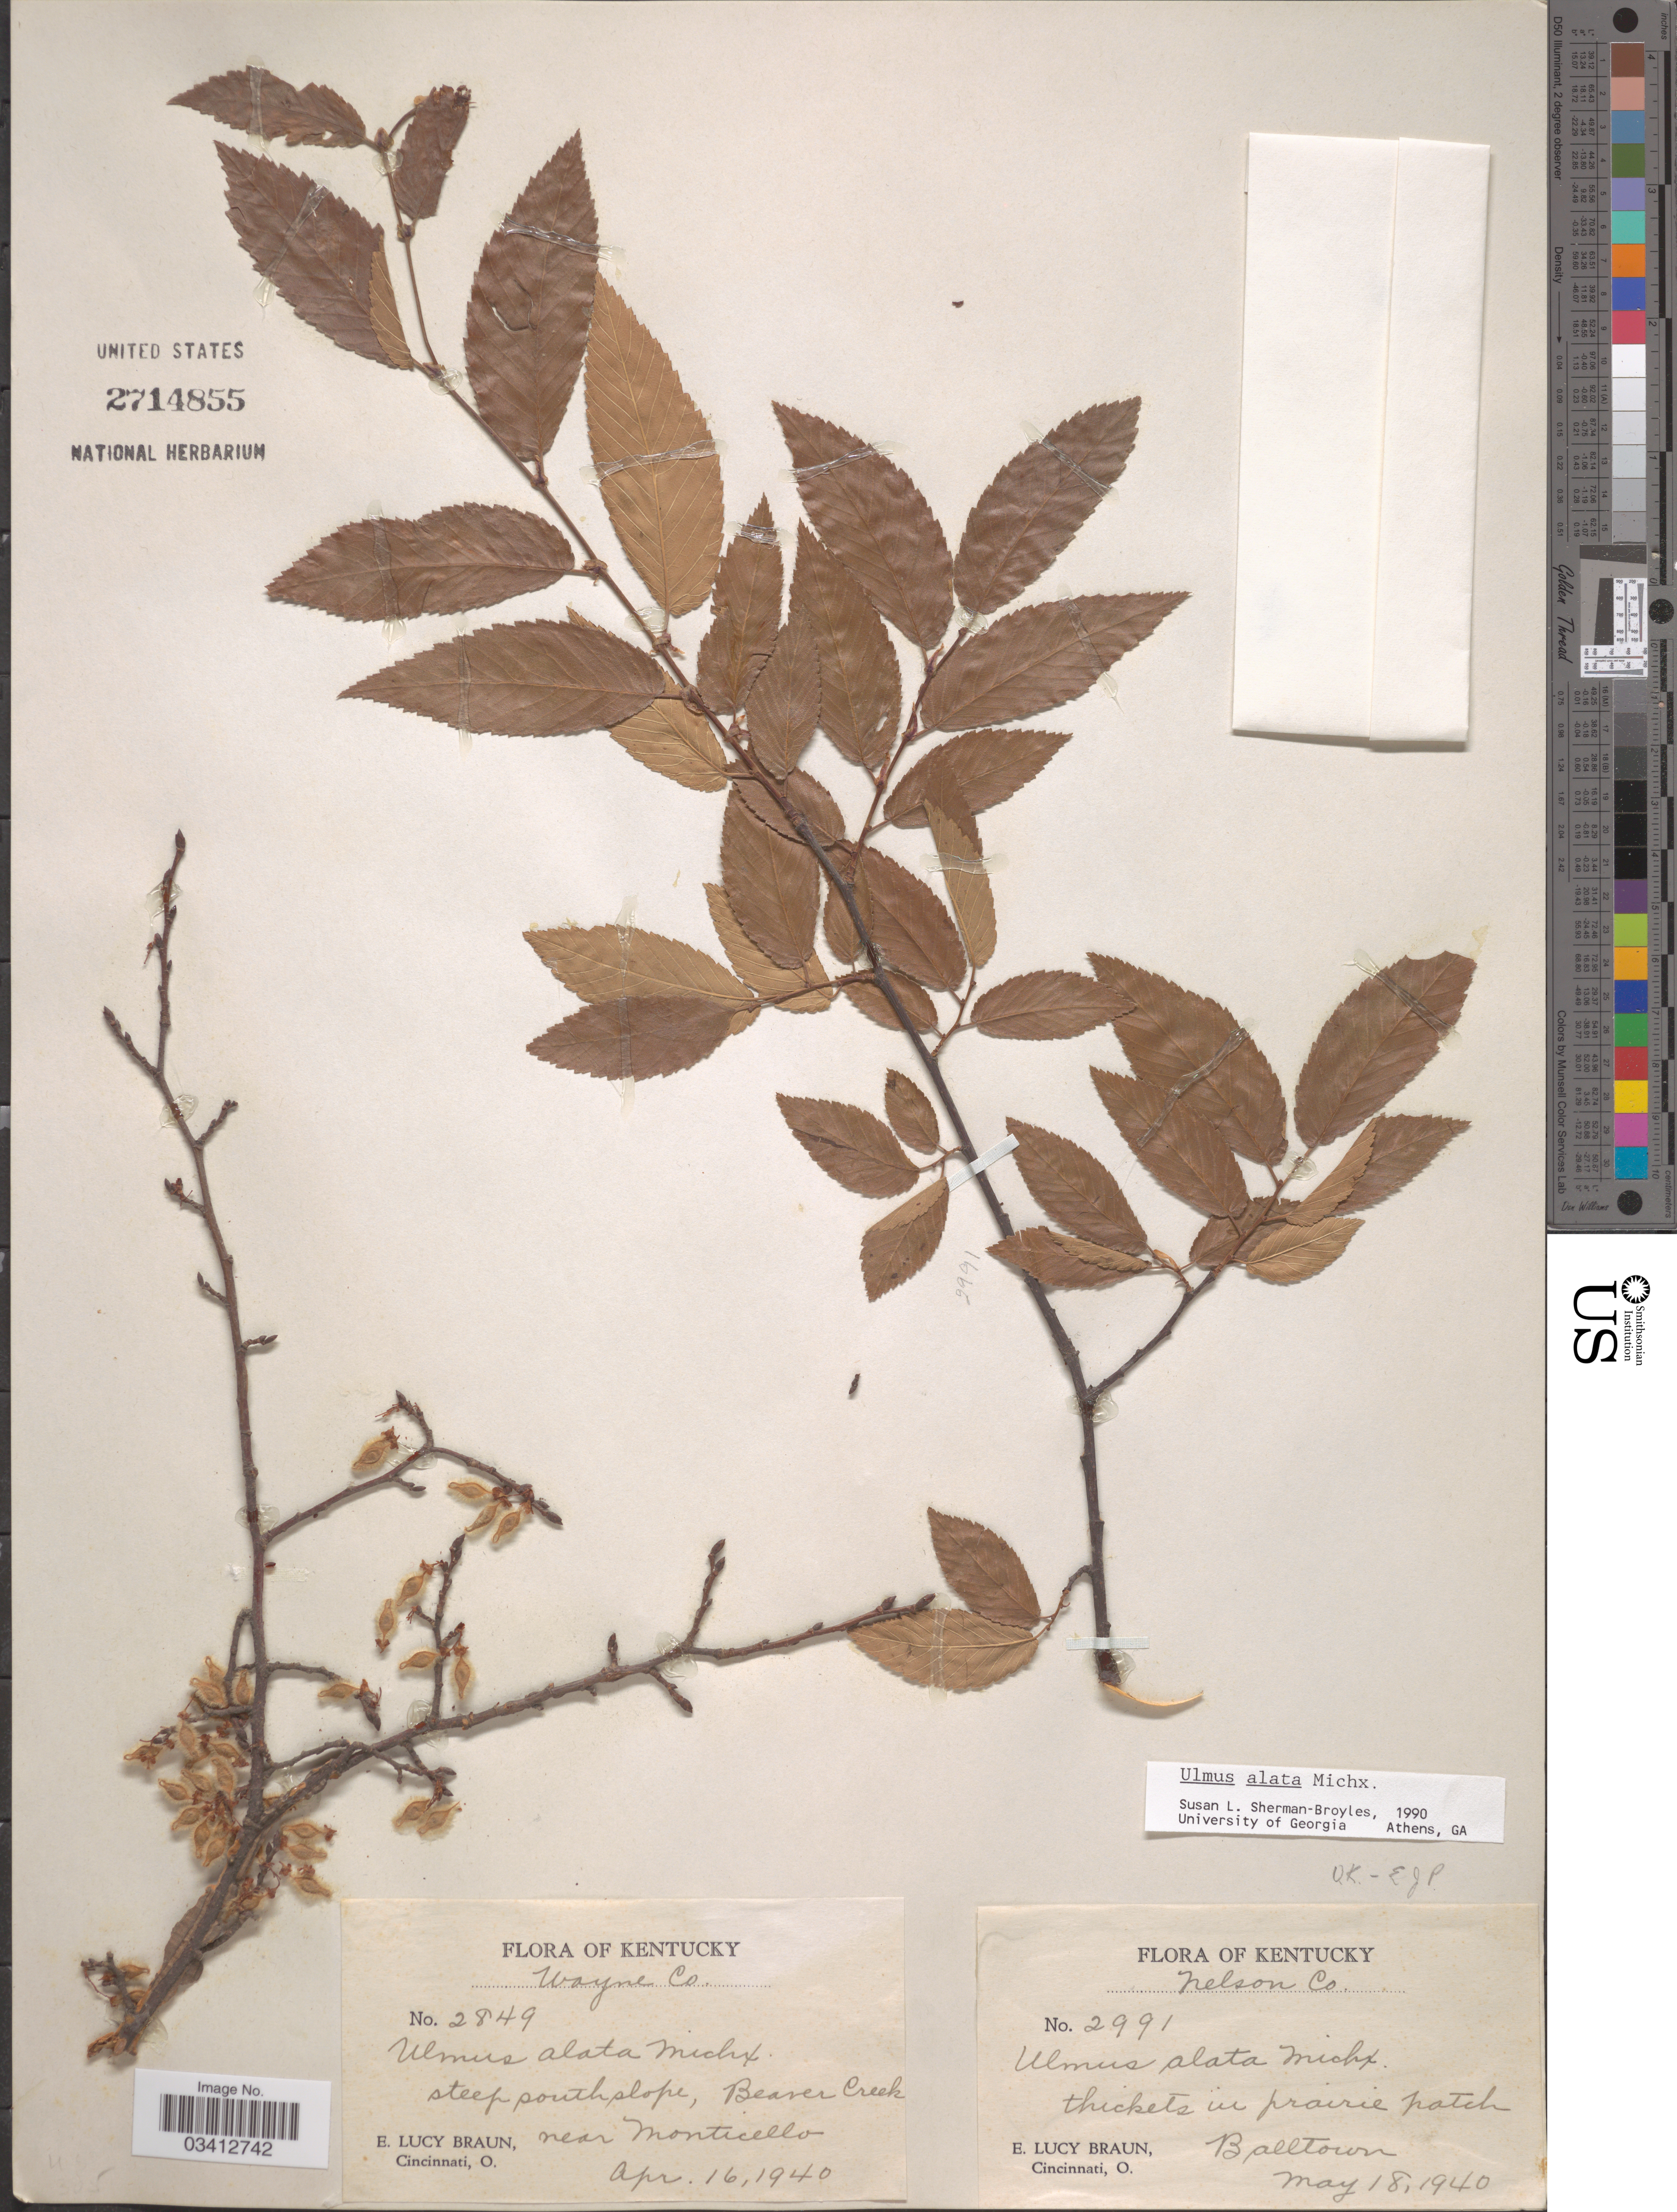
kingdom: Plantae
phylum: Tracheophyta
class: Magnoliopsida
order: Rosales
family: Ulmaceae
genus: Ulmus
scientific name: Ulmus alata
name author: Michx.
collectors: E. L. Braun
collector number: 2991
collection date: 1940-05-18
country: United States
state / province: Kentucky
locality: Nelson Co. Thickets in prairie patch Balltown.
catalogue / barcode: US 2714855-2